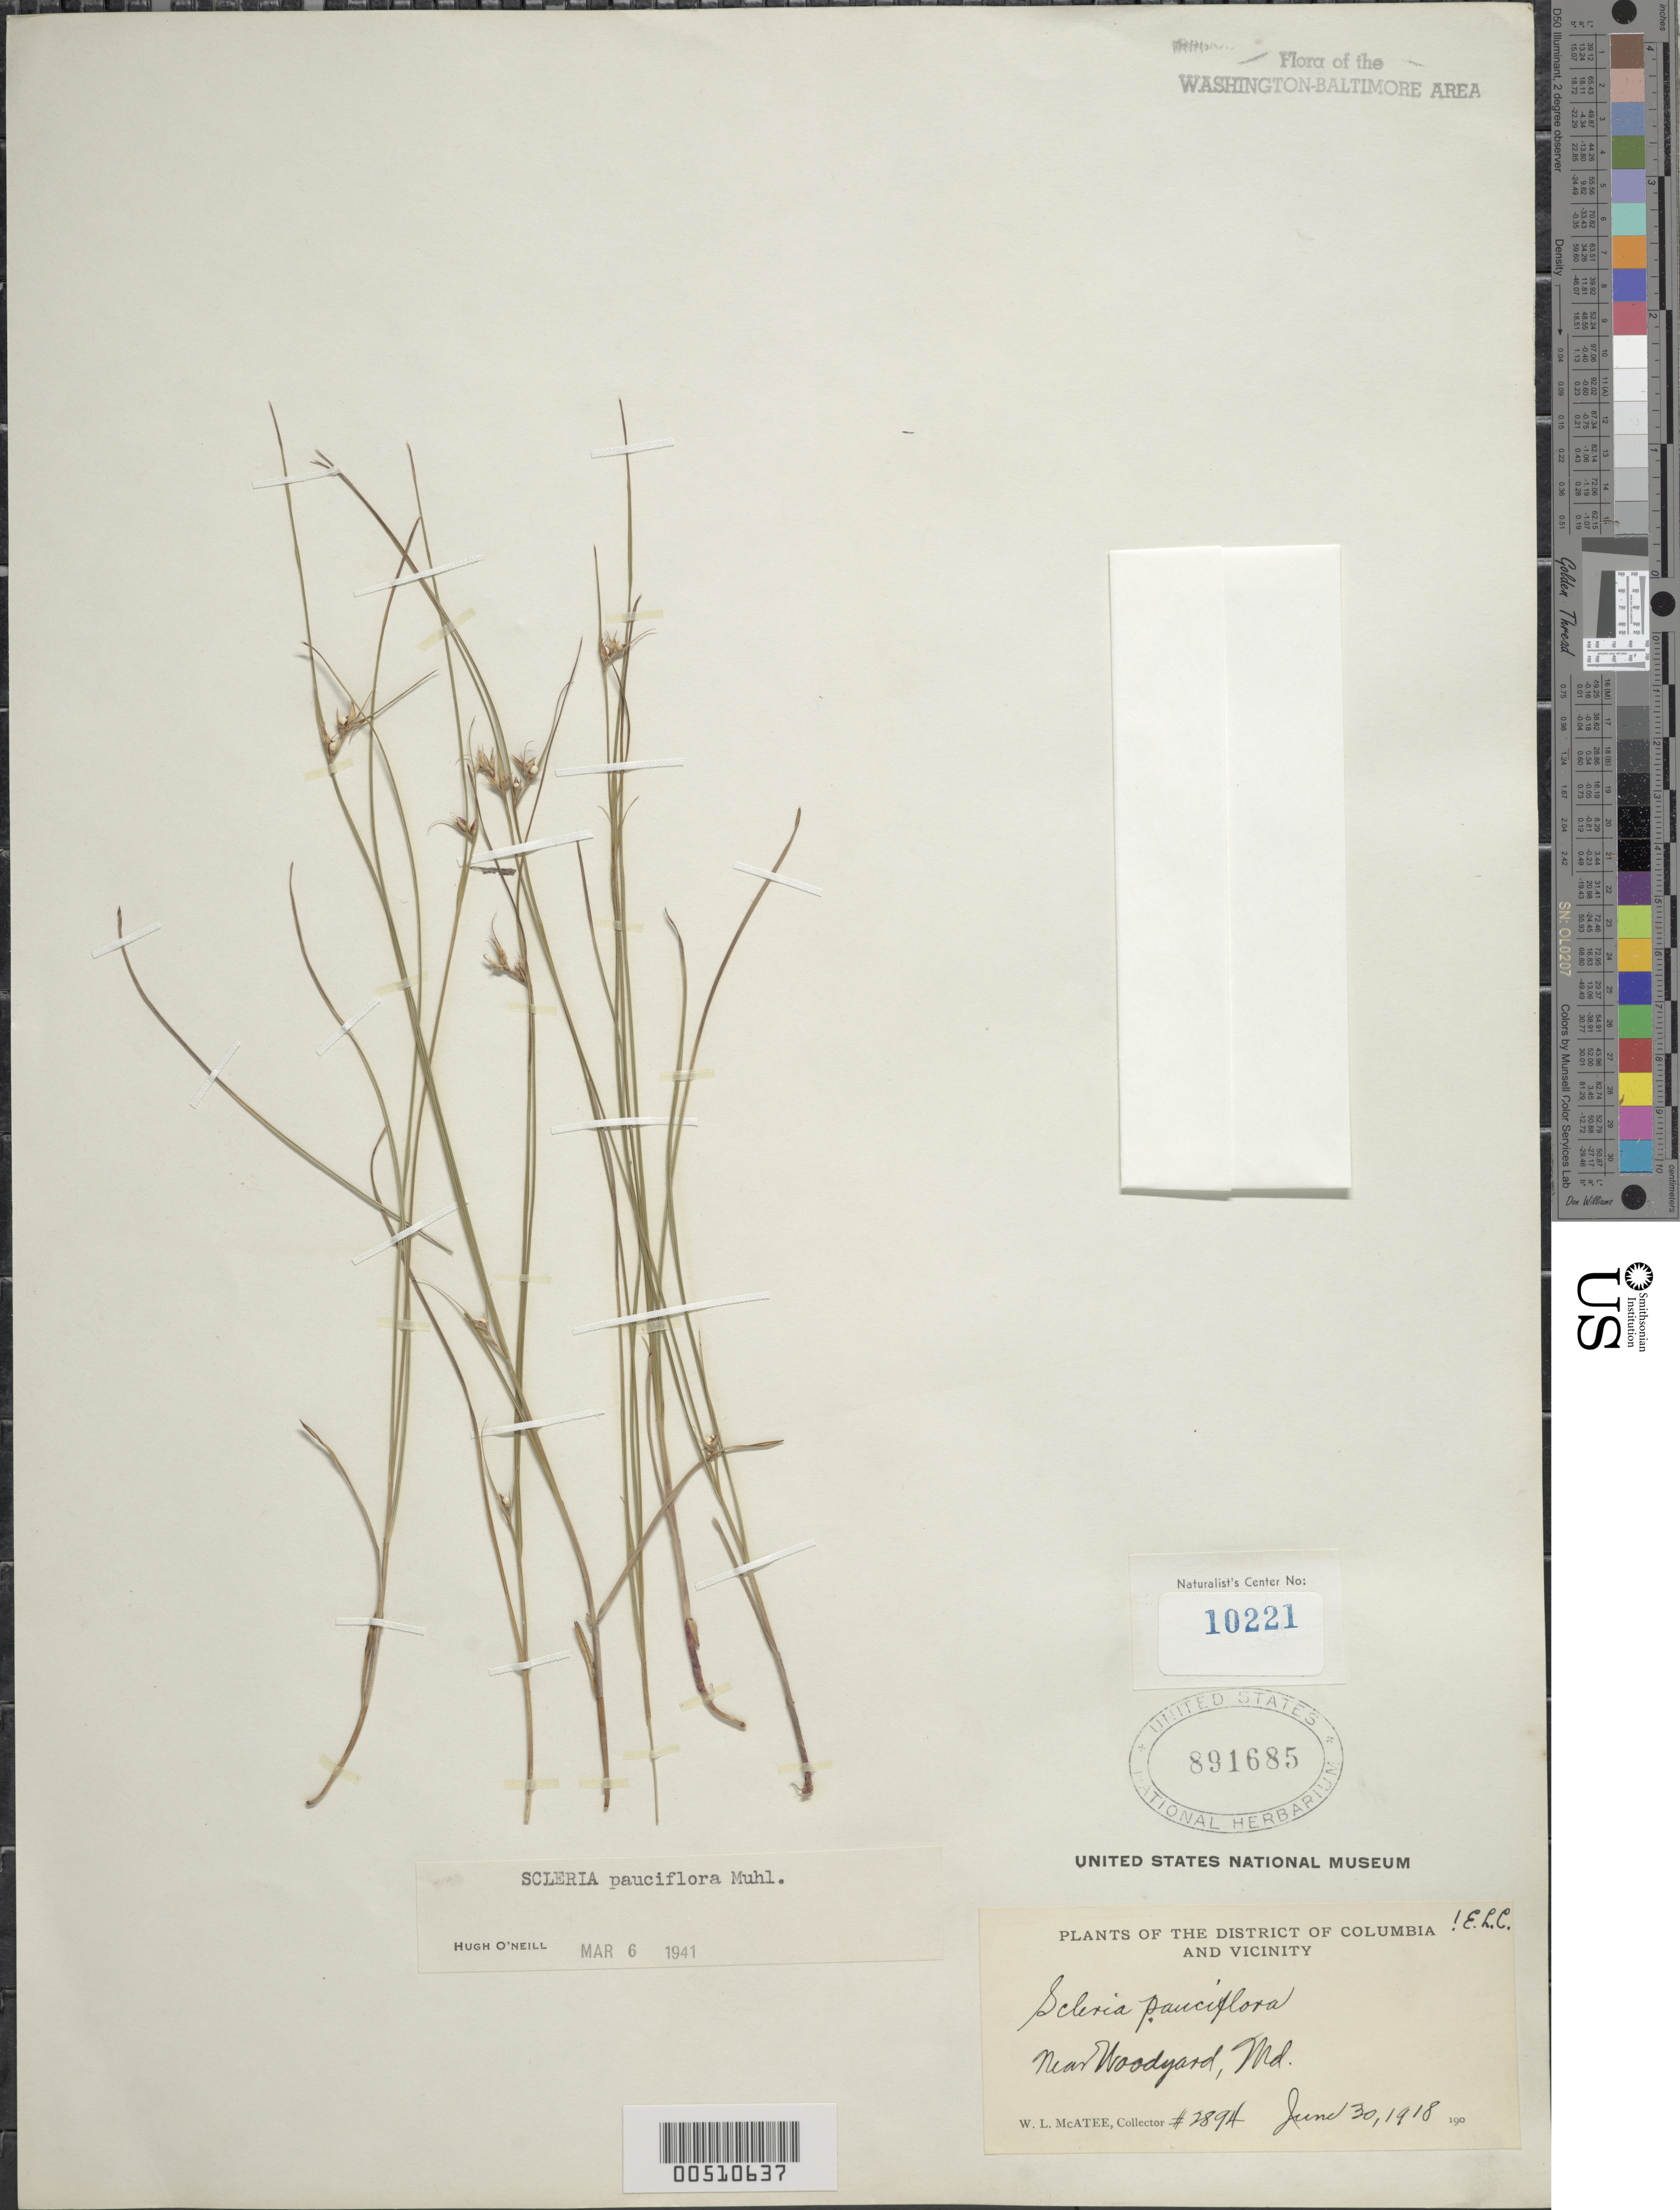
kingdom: Plantae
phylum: Tracheophyta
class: Liliopsida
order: Poales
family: Cyperaceae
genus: Scleria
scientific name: Scleria pauciflora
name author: Muhl. ex Willd.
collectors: W. McAtee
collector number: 2894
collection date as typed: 30 Jun 1918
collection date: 1918-06-30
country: United States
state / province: Maryland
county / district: Prince George's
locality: Near Woodyard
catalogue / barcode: US 891685